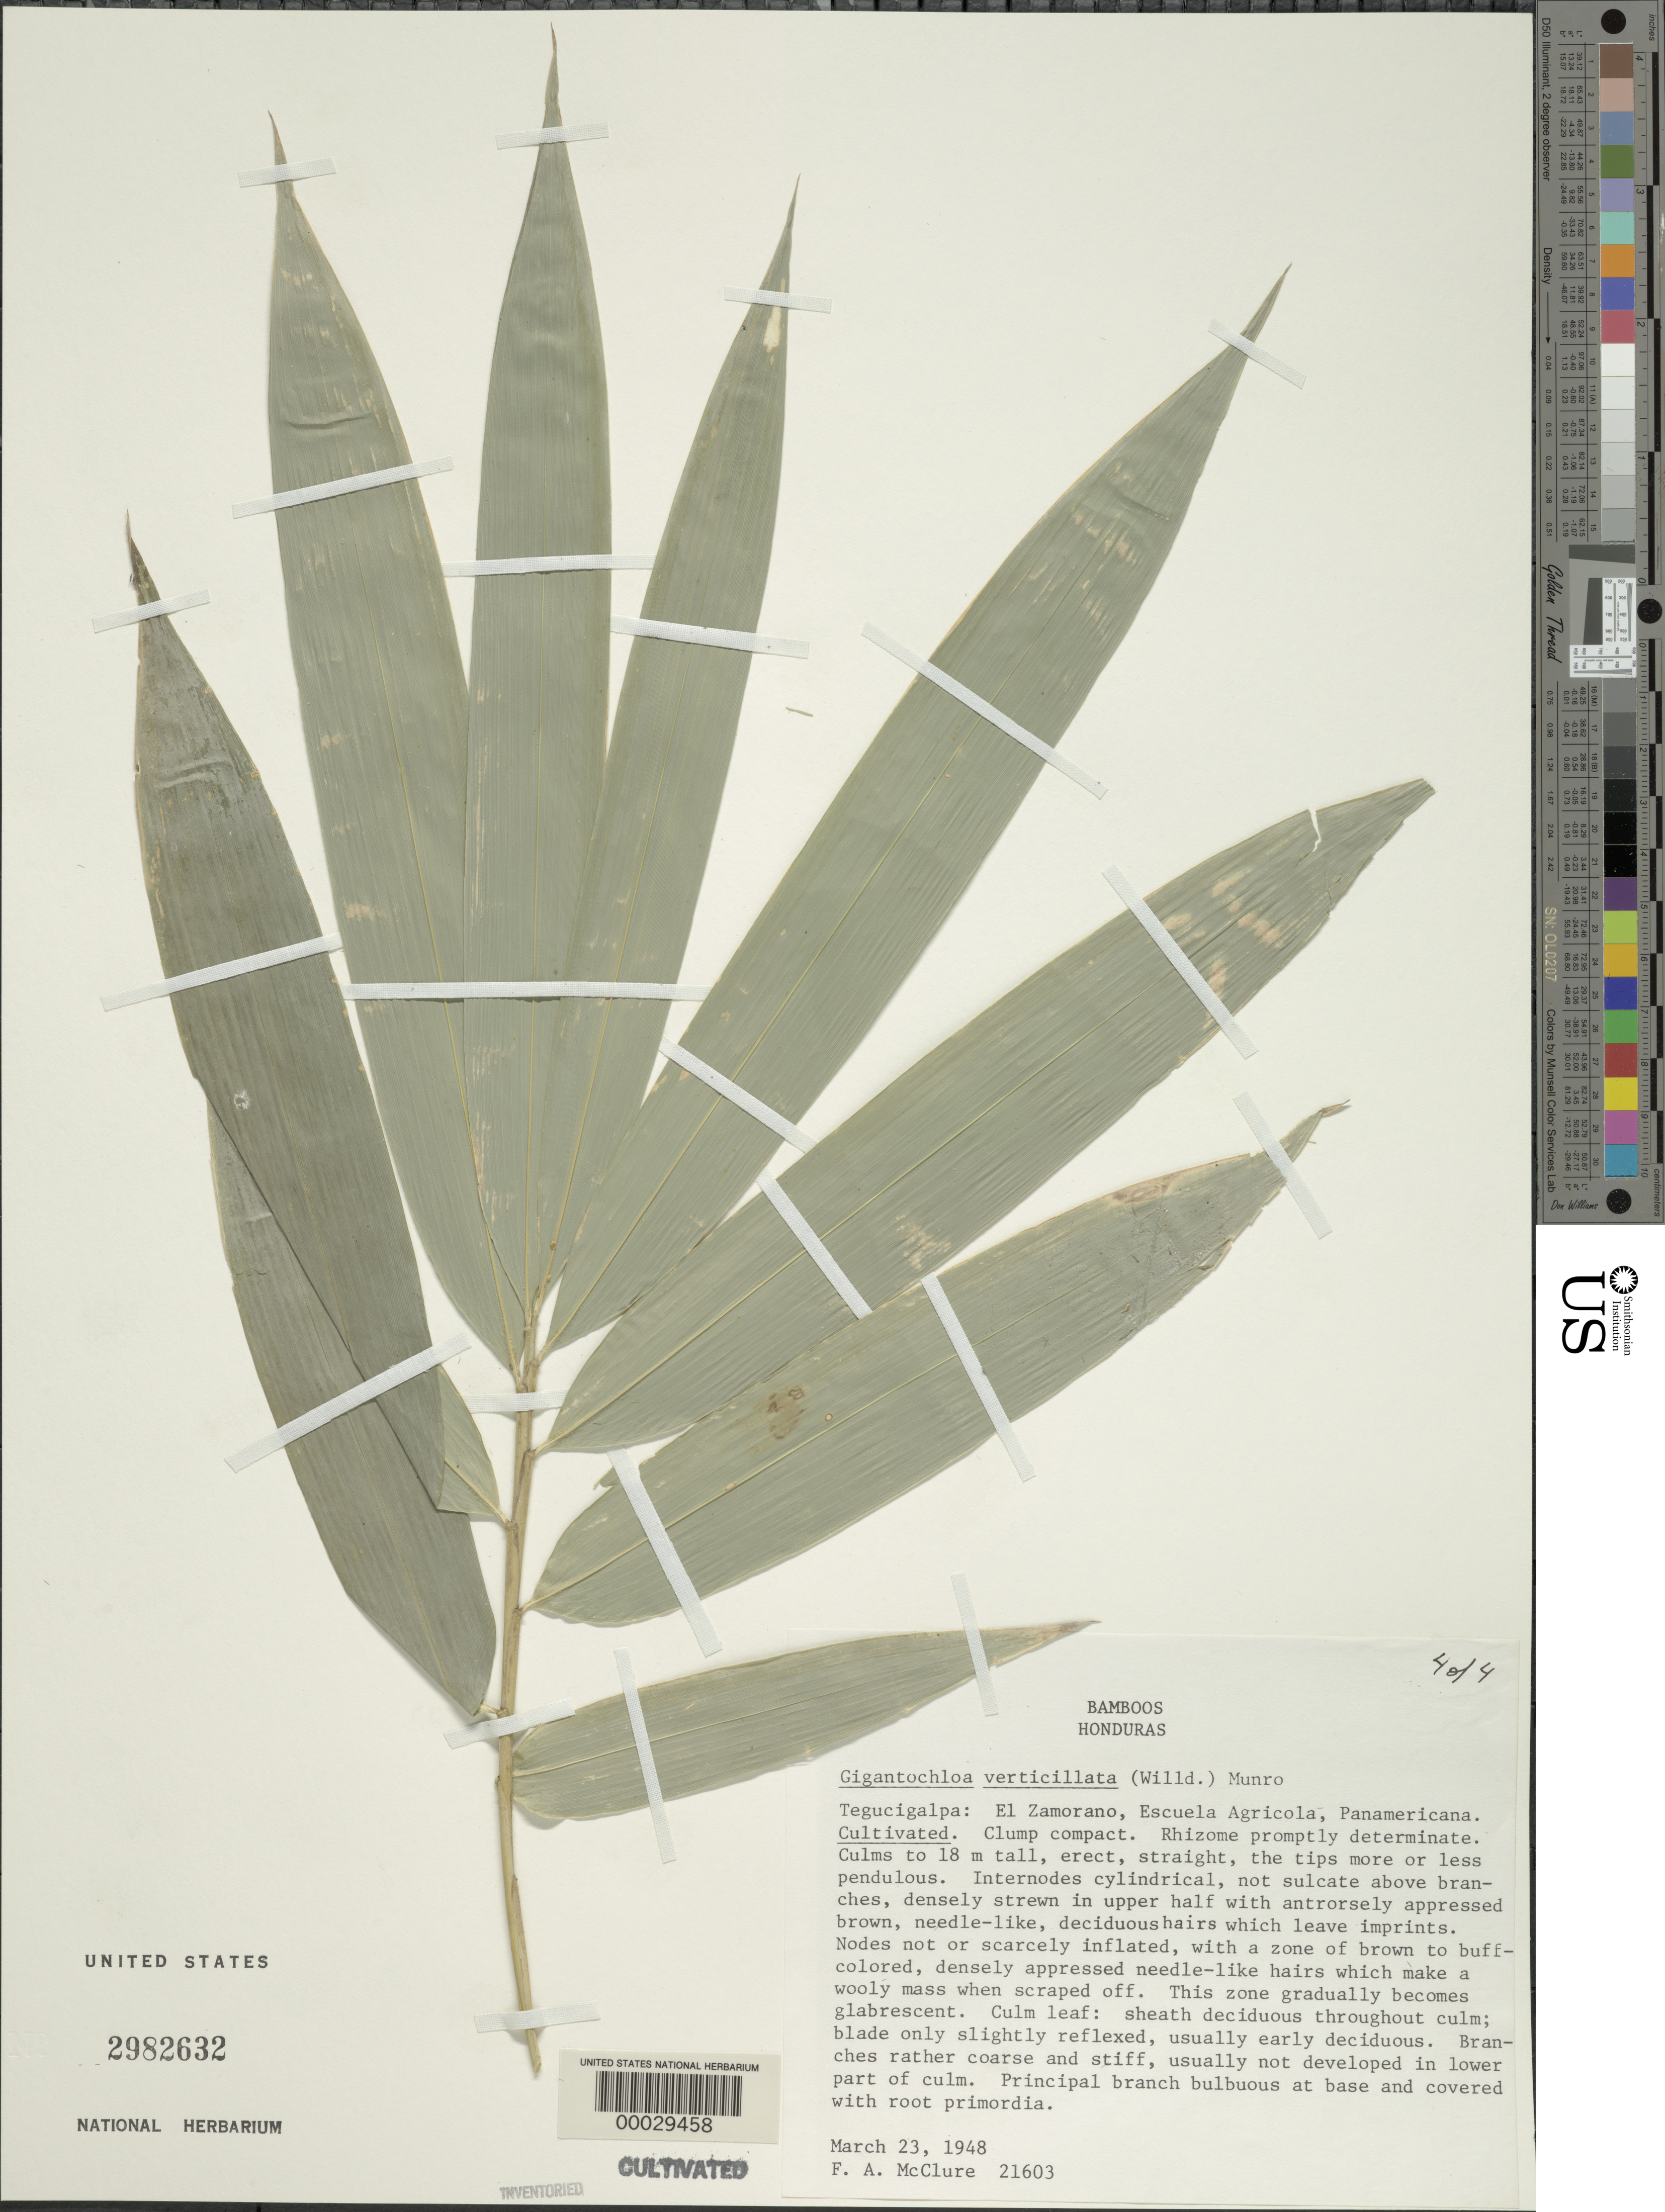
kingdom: Plantae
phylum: Tracheophyta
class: Liliopsida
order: Poales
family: Poaceae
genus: Gigantochloa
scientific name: Gigantochloa verticillata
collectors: F. A. McClure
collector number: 21603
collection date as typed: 23 Mar 1948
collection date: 1948-03-23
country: Honduras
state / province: Fco. Morazán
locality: El Zamorano , Escuela Agricola Panamericana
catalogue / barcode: US 2982632